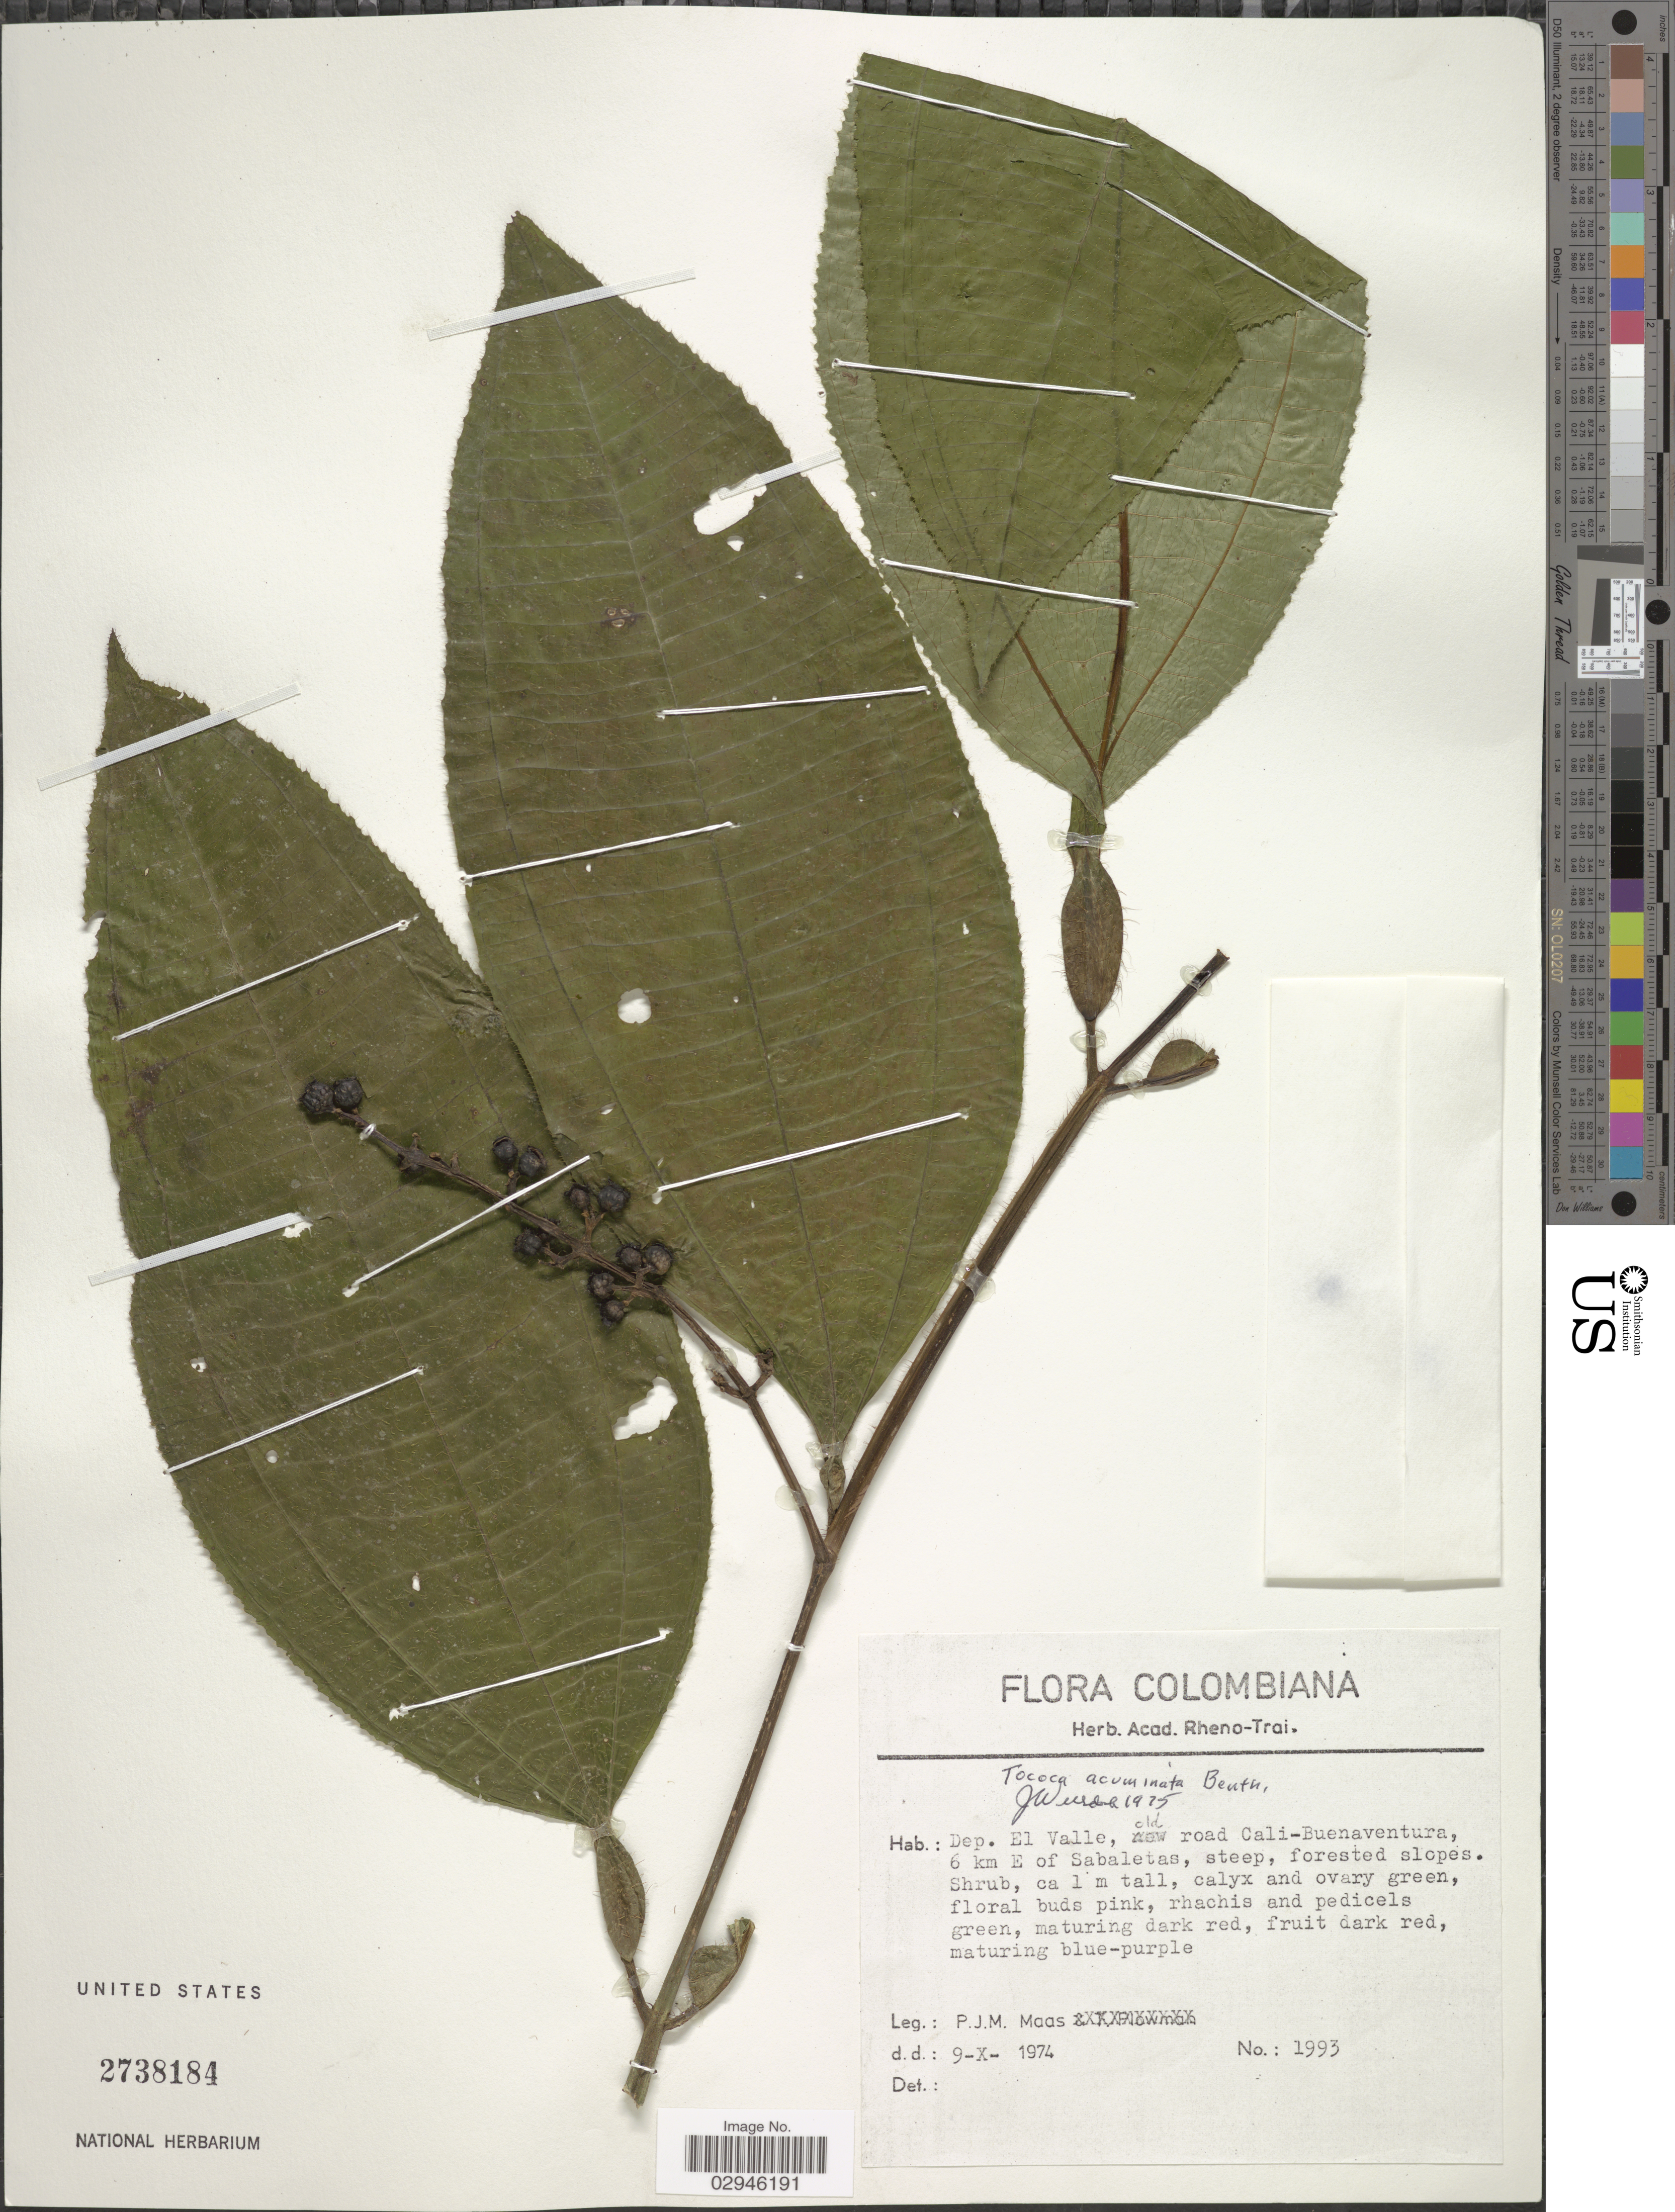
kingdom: Plantae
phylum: Tracheophyta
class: Magnoliopsida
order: Myrtales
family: Melastomataceae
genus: Tococa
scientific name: Tococa acuminata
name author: Benth.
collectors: P. Maas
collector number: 1993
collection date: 1974-10-09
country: Colombia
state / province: Valle del Cauca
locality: Dep. El Valle, old road Cali-Buenaventura, 6 km E of Sabaletas.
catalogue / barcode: US 2738184